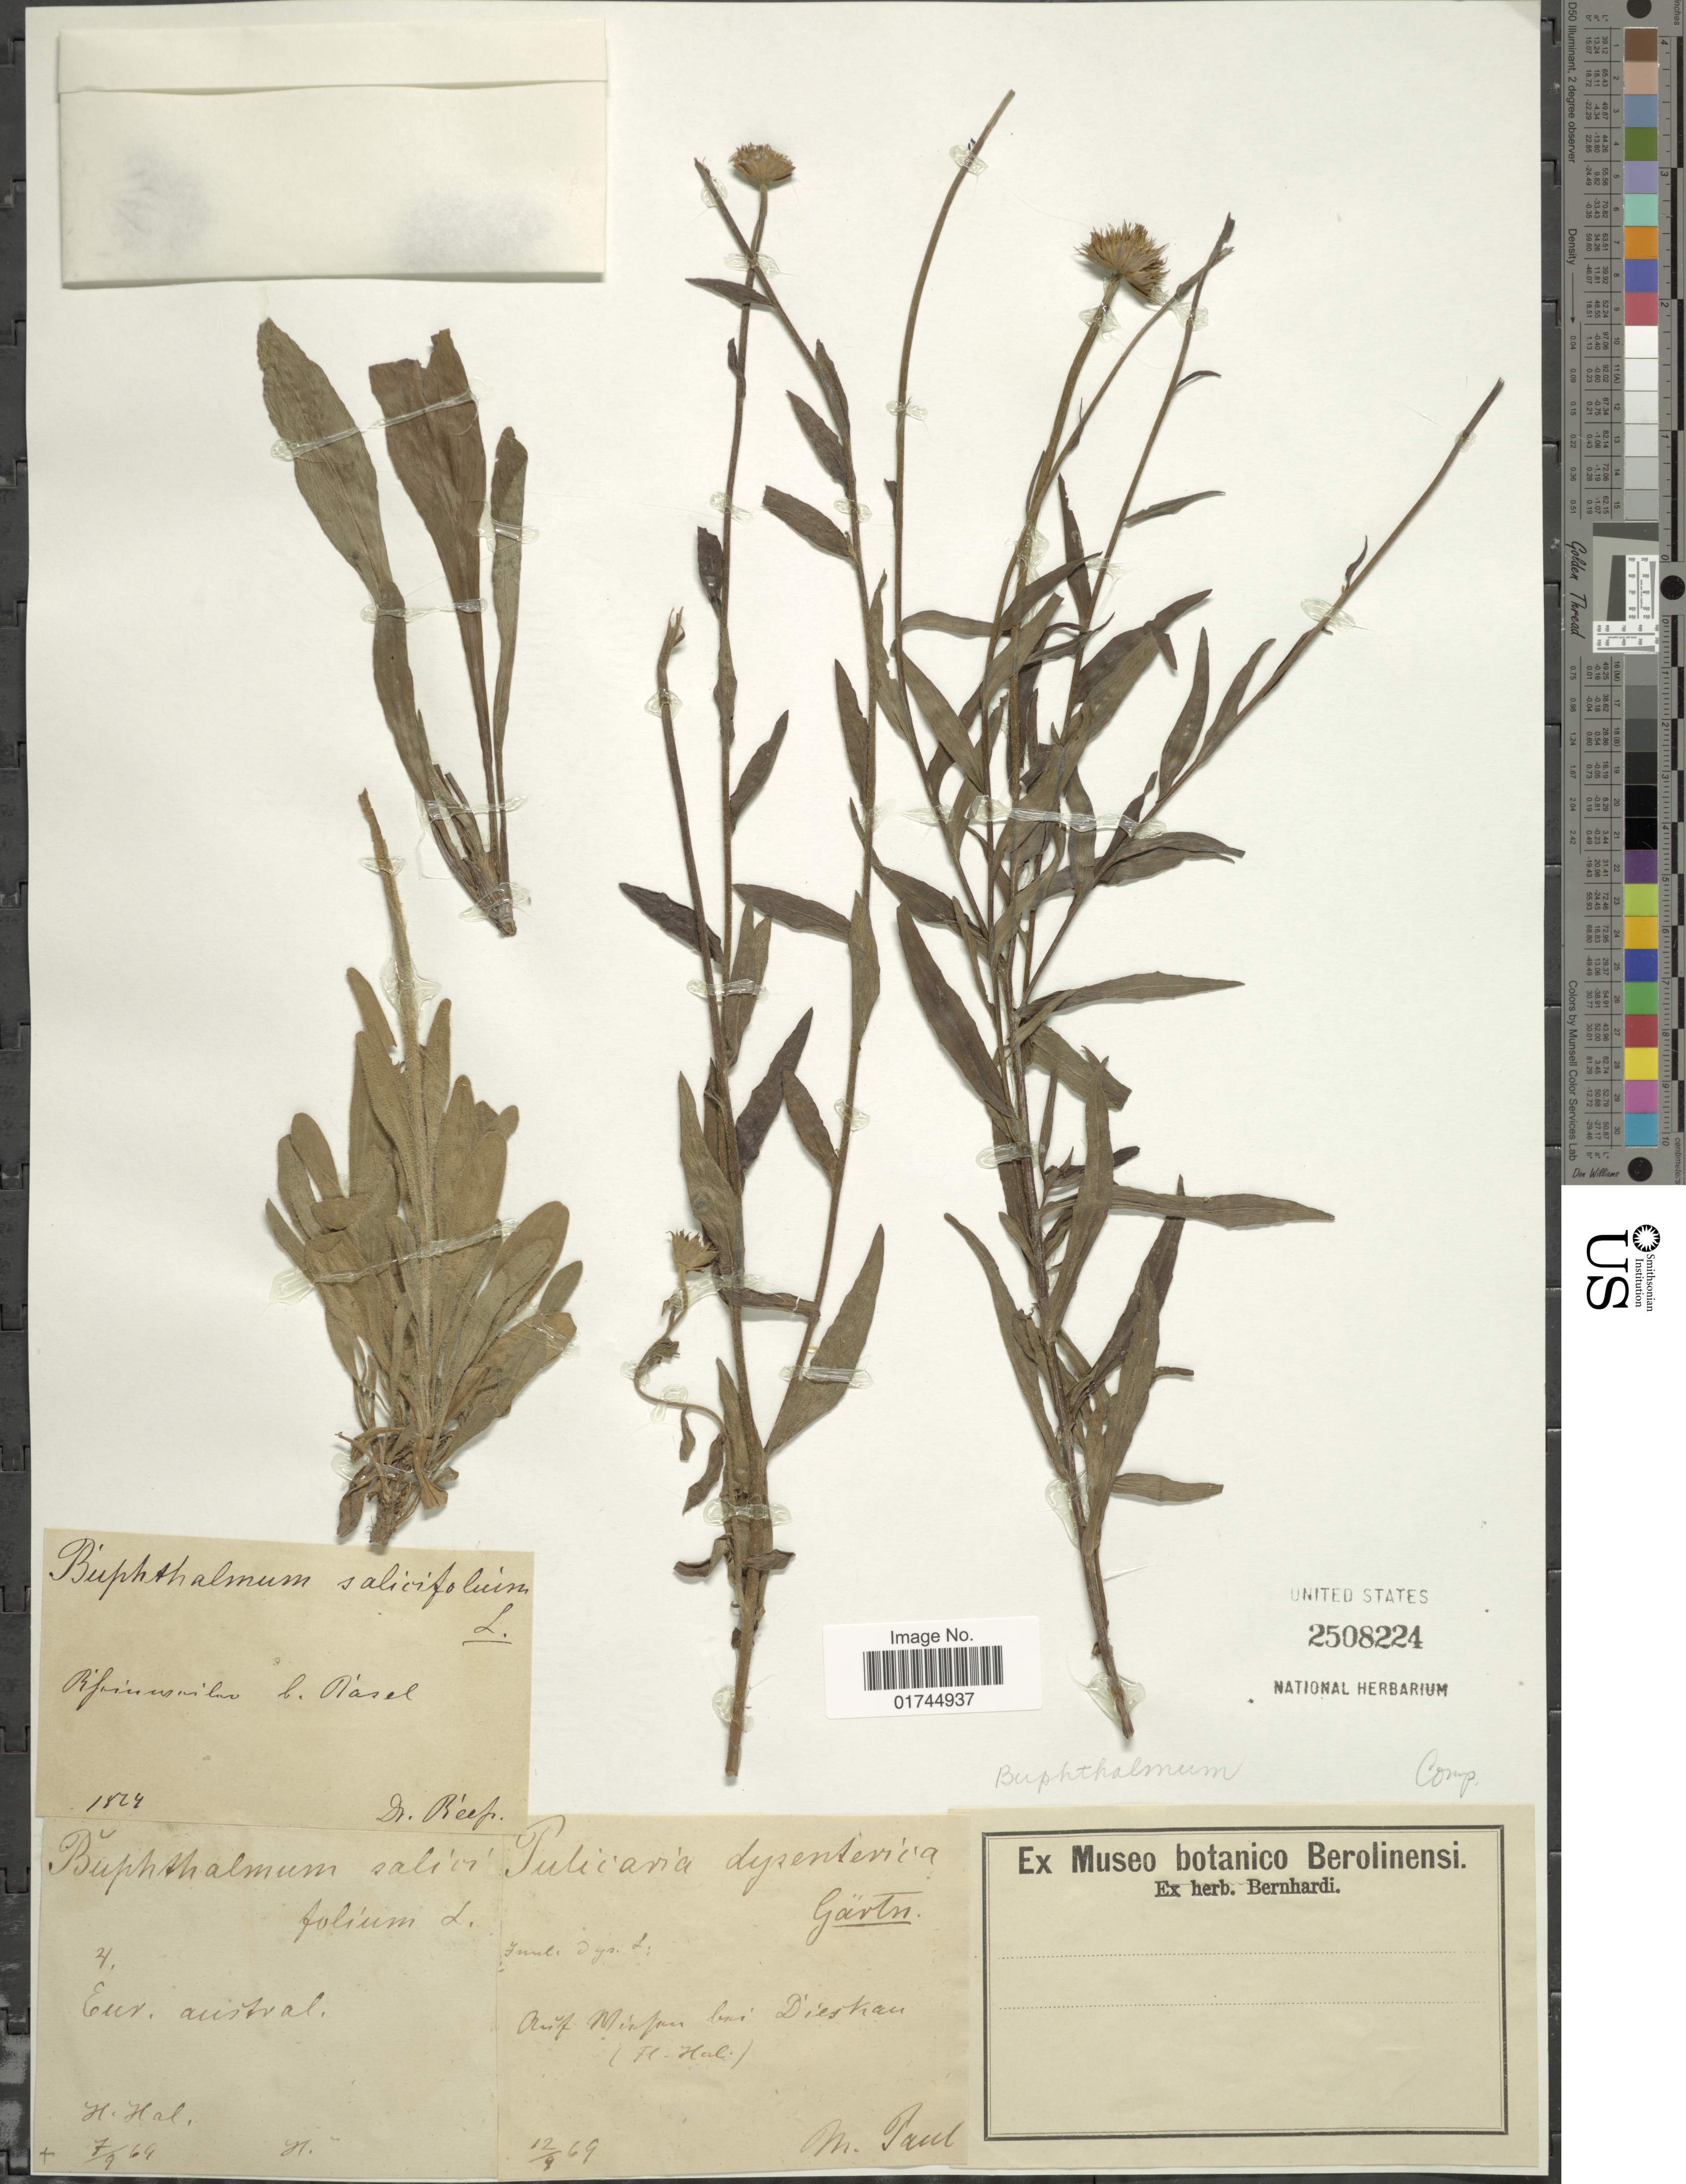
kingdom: Plantae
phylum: Tracheophyta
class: Magnoliopsida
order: Asterales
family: Asteraceae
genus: Buphthalmum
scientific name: Buphthalmum salicifolium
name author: L.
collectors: H. Hal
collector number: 4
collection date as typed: Transcribed d/m/y: 9/7/64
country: Australia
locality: Eur Austral. Basel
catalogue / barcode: US 2508224-2